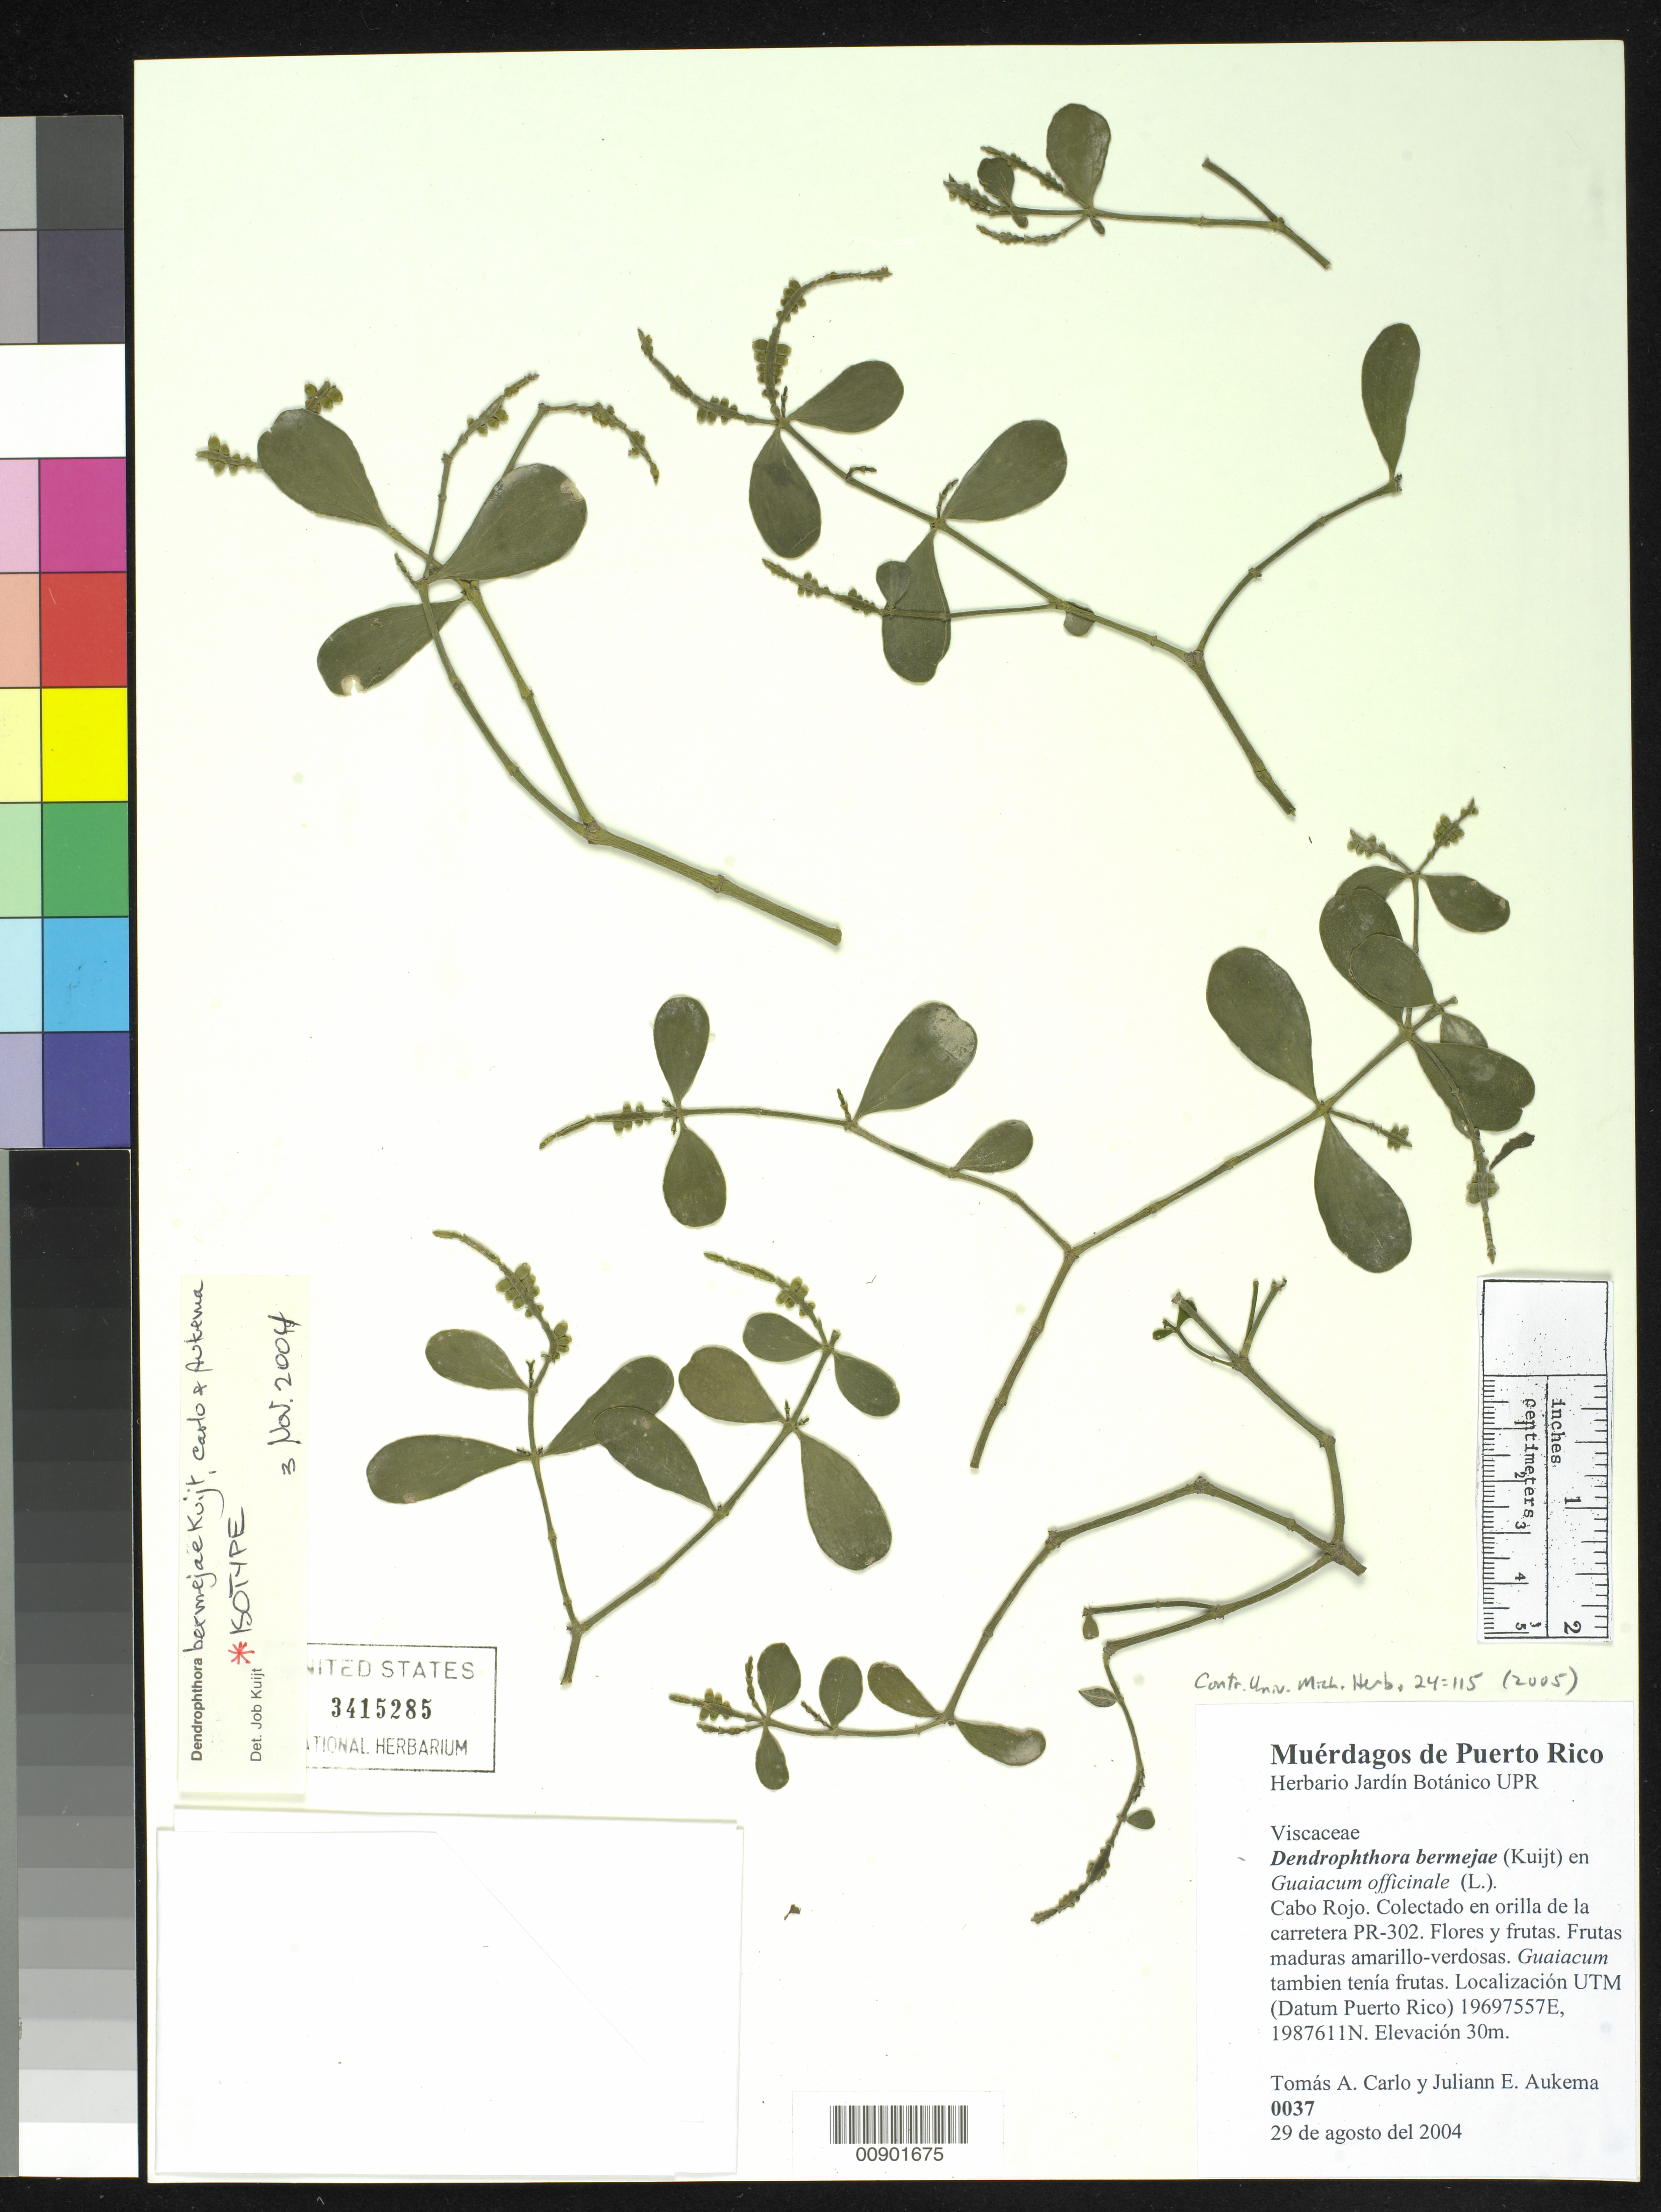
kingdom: Plantae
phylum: Tracheophyta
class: Magnoliopsida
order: Santalales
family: Viscaceae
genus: Dendrophthora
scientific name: Dendrophthora bermejae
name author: Kuijt et al.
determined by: Kuijt, Job, (CANADA)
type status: Isotype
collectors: T. Carlo & J. Aukema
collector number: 0037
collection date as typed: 29 Aug 2004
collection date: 2004-08-29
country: Puerto Rico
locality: Cabo Rojo. Colectado en orilla de la carretera PR-302.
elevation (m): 30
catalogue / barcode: US 3415285